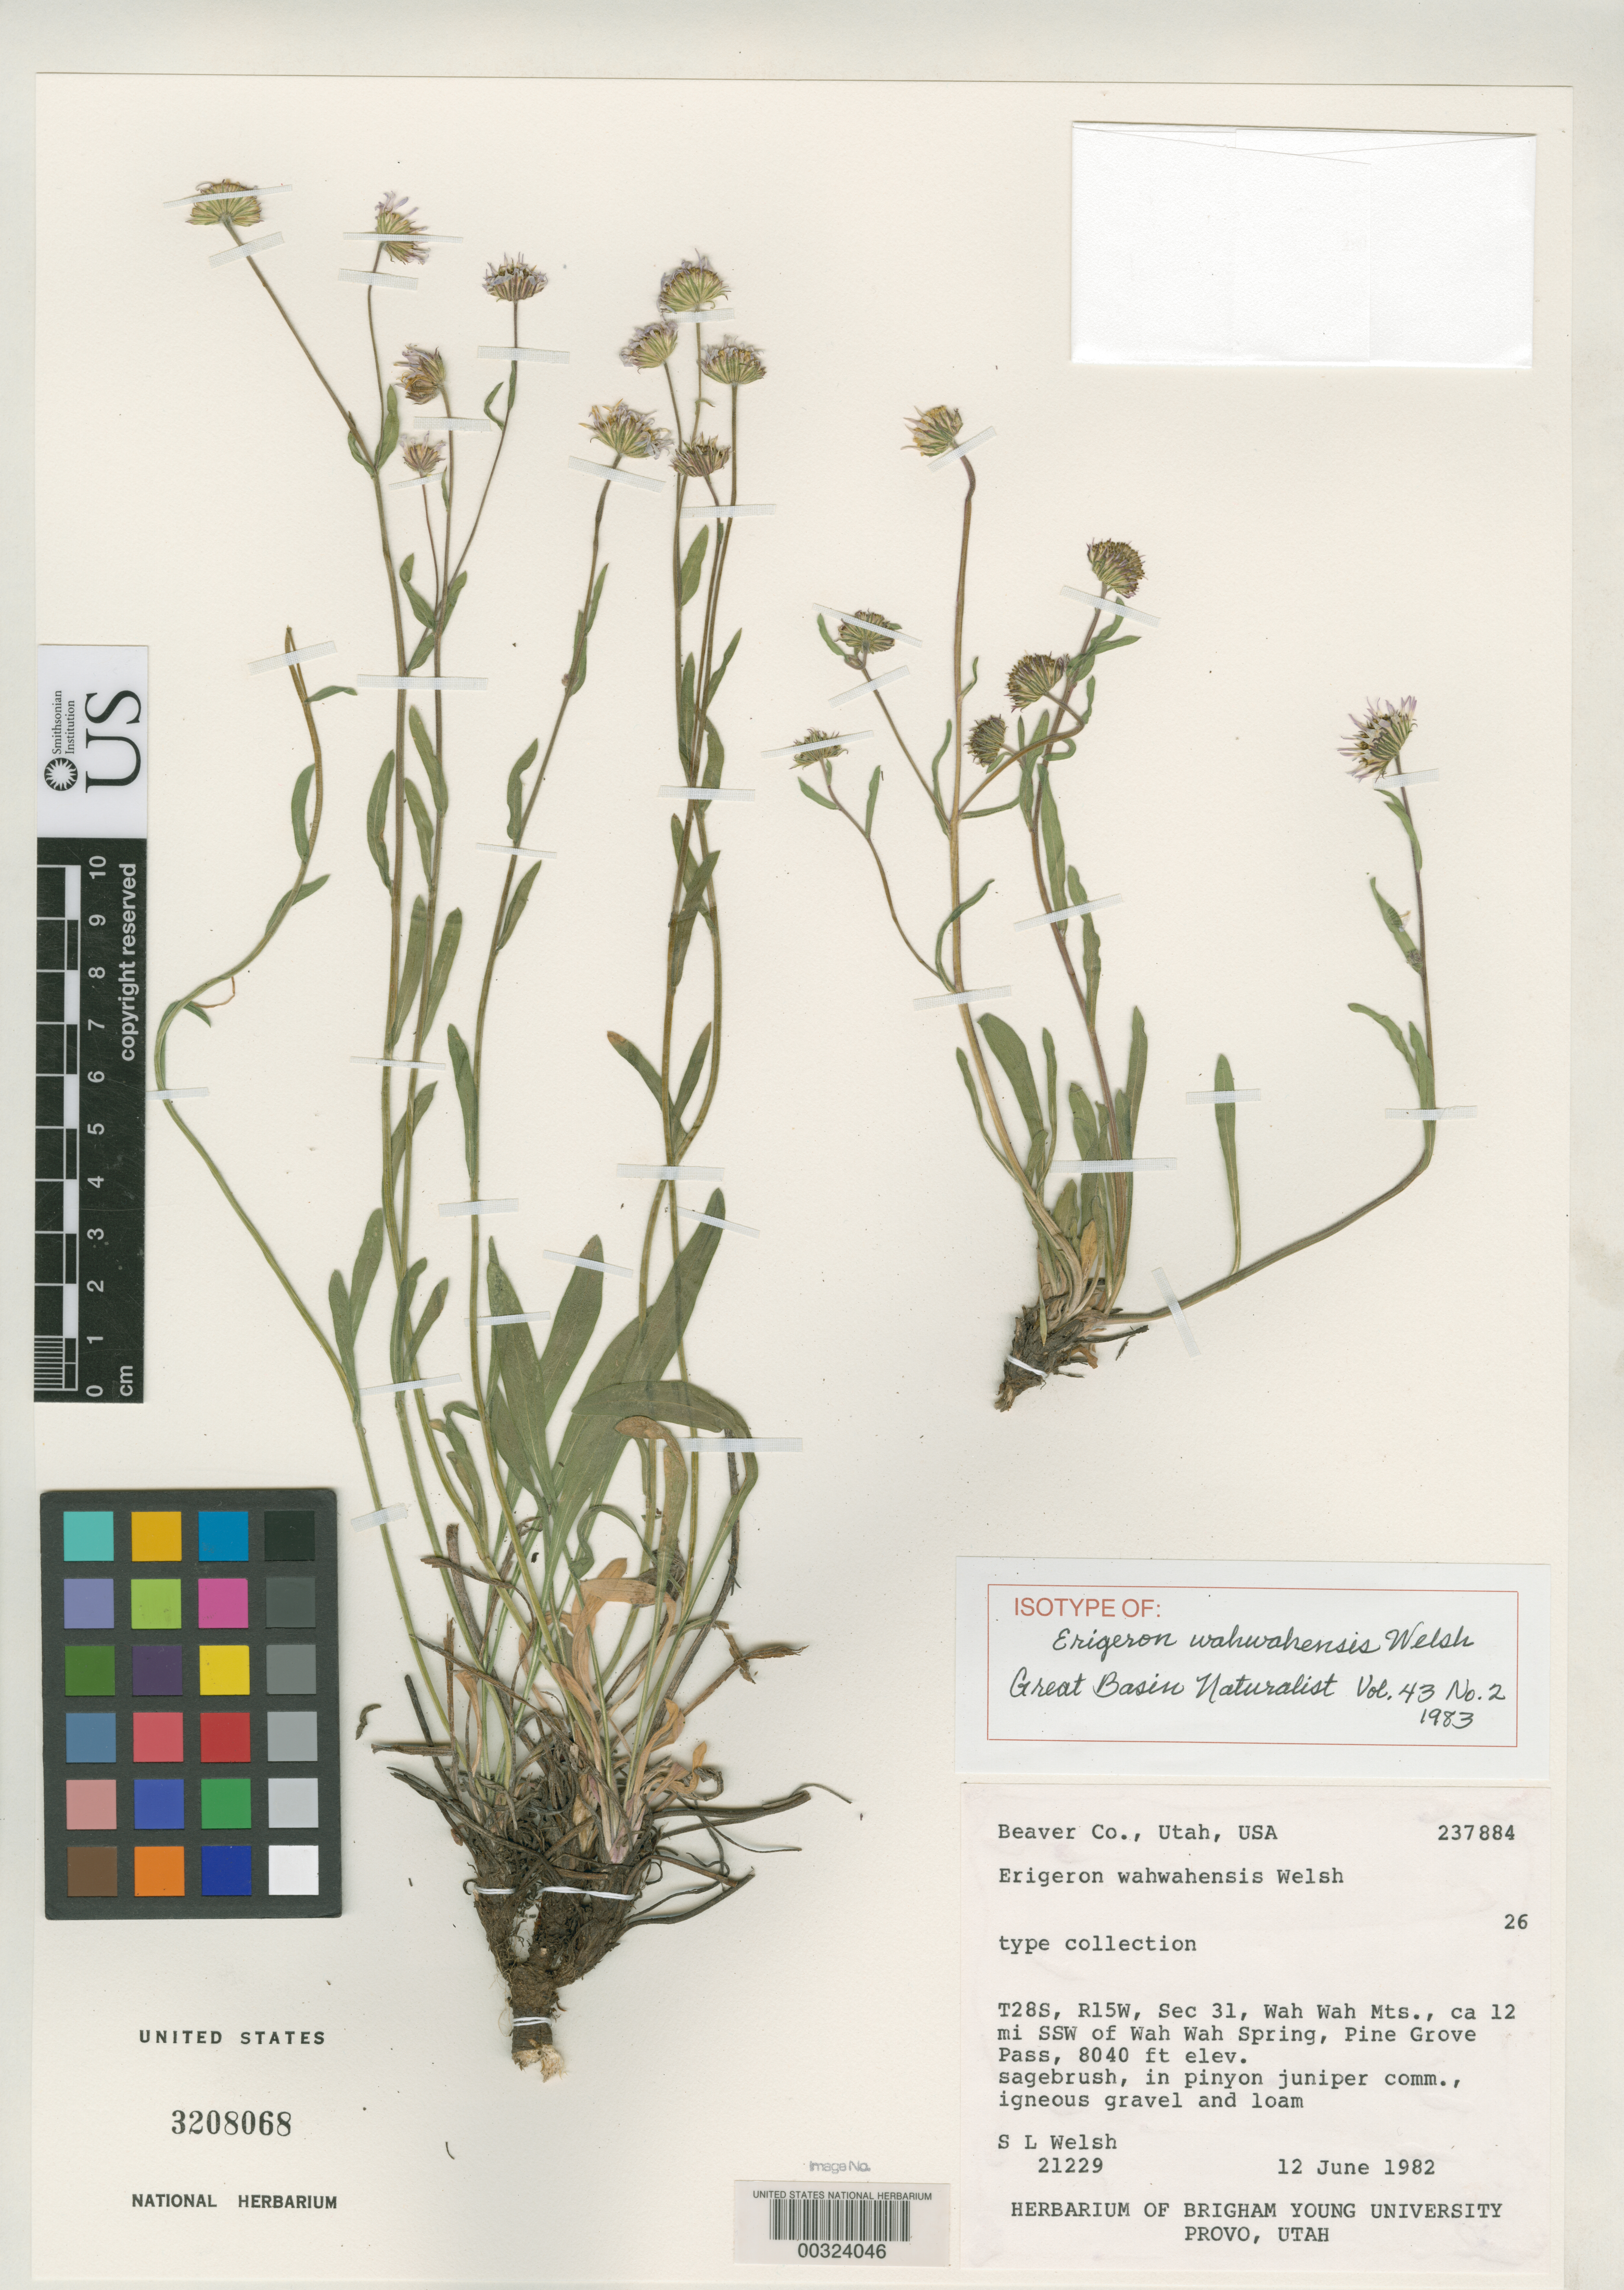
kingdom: Plantae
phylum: Tracheophyta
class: Magnoliopsida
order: Asterales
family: Asteraceae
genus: Erigeron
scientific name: Erigeron wahwahensis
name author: S.L. Welsh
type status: Isotype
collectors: S. Welsh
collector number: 21229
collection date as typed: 12 Jun 1982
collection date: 1982-06-12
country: United States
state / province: Utah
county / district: Beaver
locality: Wah Wah Mountains, ca. 12 mi SSW of Wah Wah Spring, Pine Grove Pass.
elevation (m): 2451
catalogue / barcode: US 3200868